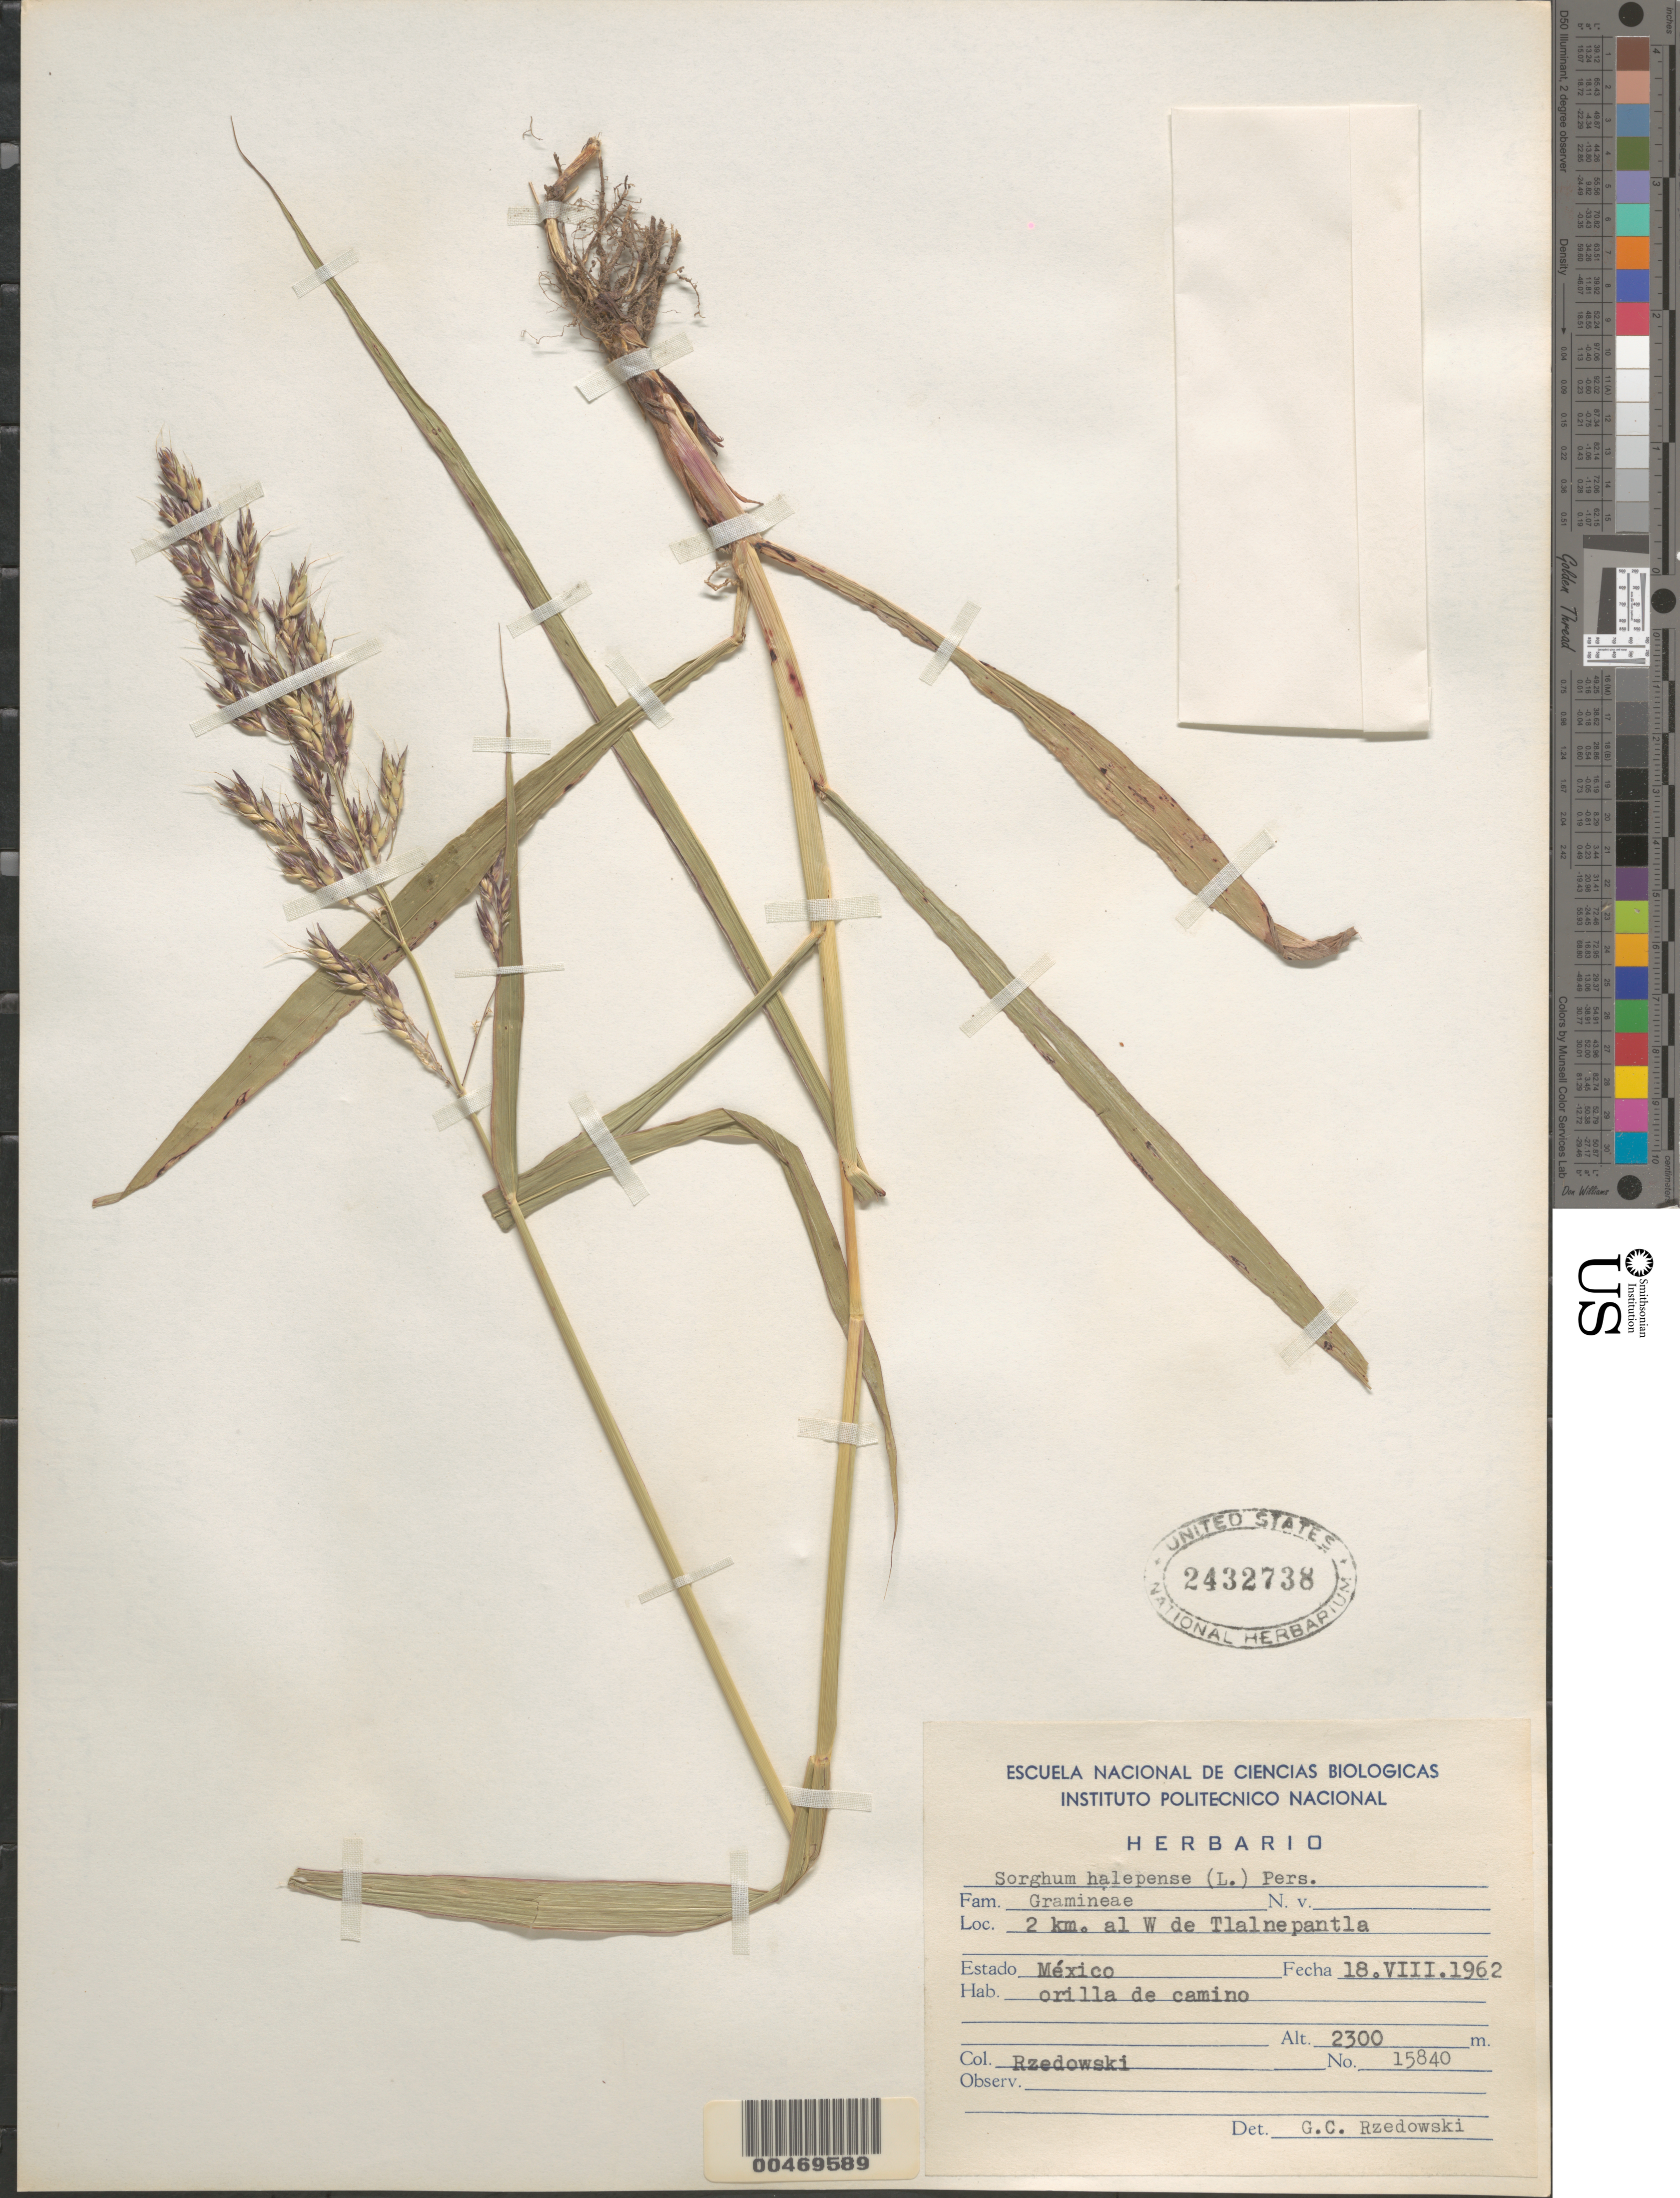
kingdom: Plantae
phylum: Tracheophyta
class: Liliopsida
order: Poales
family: Poaceae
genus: Sorghum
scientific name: Sorghum halepense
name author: (L.) Pers.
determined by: Rzedowski, G. C.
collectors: G. C. Rzedowski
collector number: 15840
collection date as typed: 18 Aug 1962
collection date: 1962-08-18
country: Mexico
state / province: México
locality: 2 km W of Tlalnepantla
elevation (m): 2300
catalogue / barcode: US 2432738